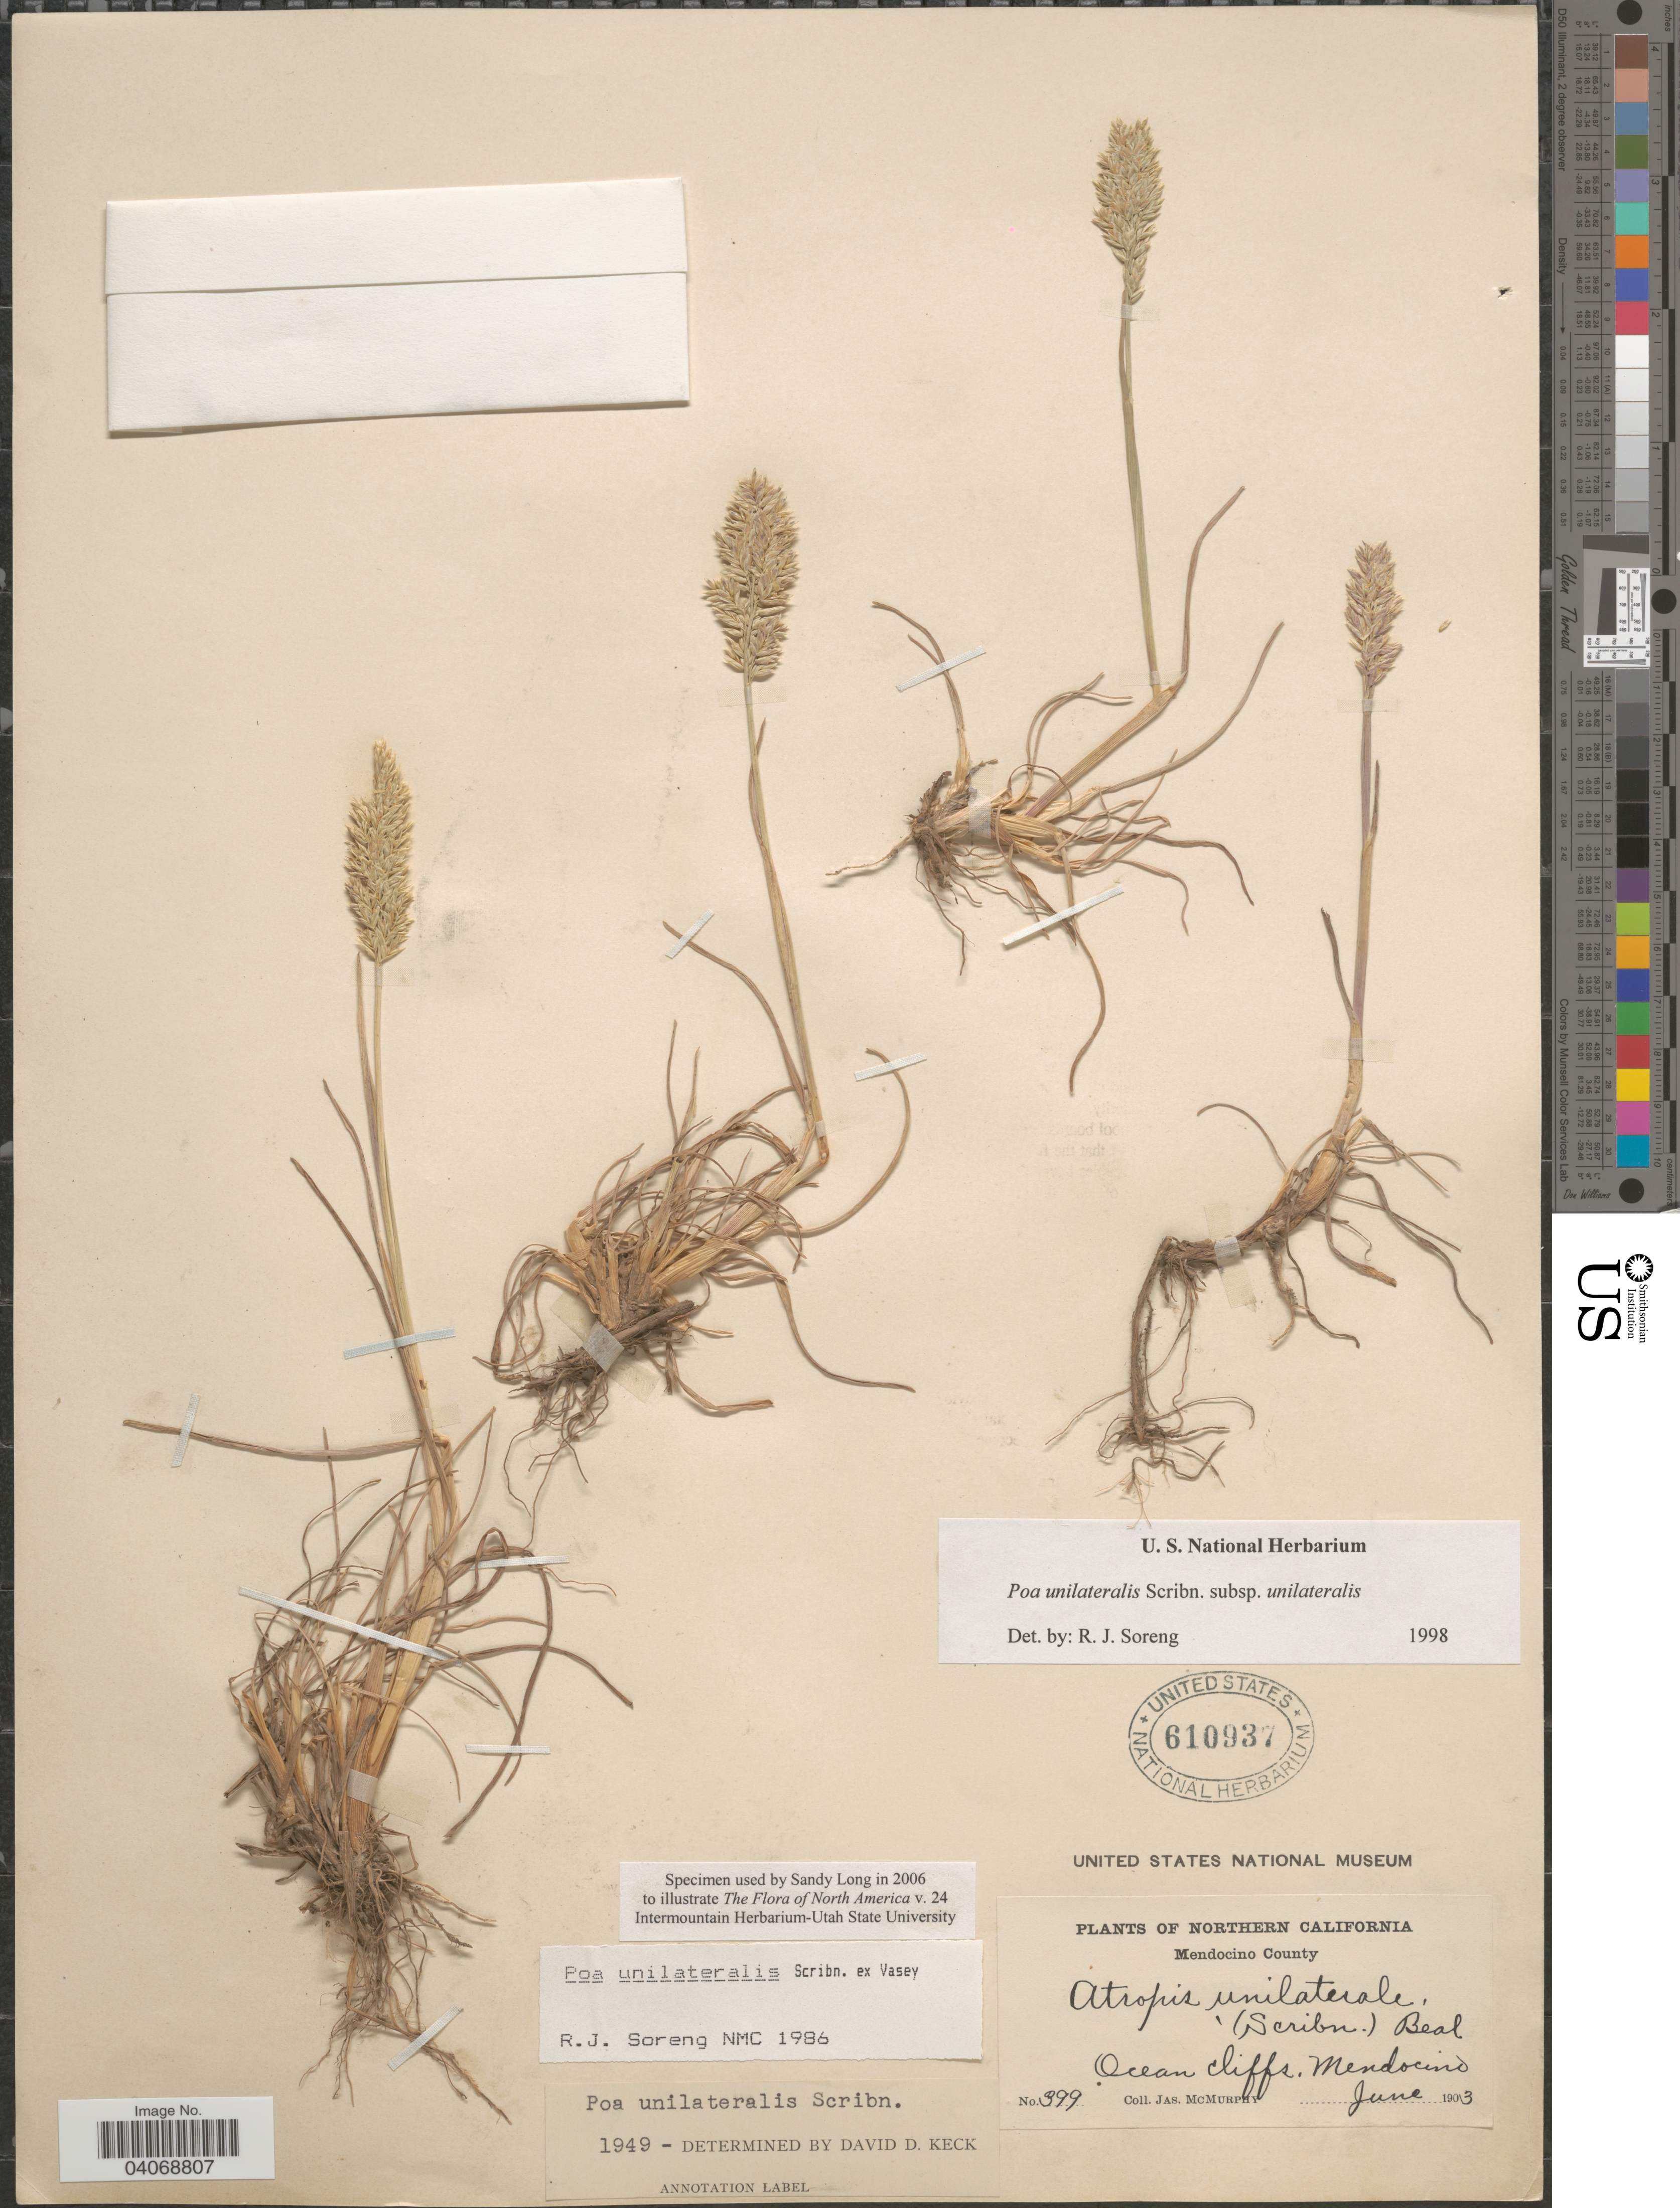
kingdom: Plantae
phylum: Tracheophyta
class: Liliopsida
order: Poales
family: Poaceae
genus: Poa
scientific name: Poa unilateralis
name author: Scribn. ex Vasey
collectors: J. McMurphy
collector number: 399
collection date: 1903-06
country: United States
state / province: California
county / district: Mendocino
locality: Northern California. Mendocino County. Ocean cliffs, Mendocino.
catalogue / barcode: US 610937